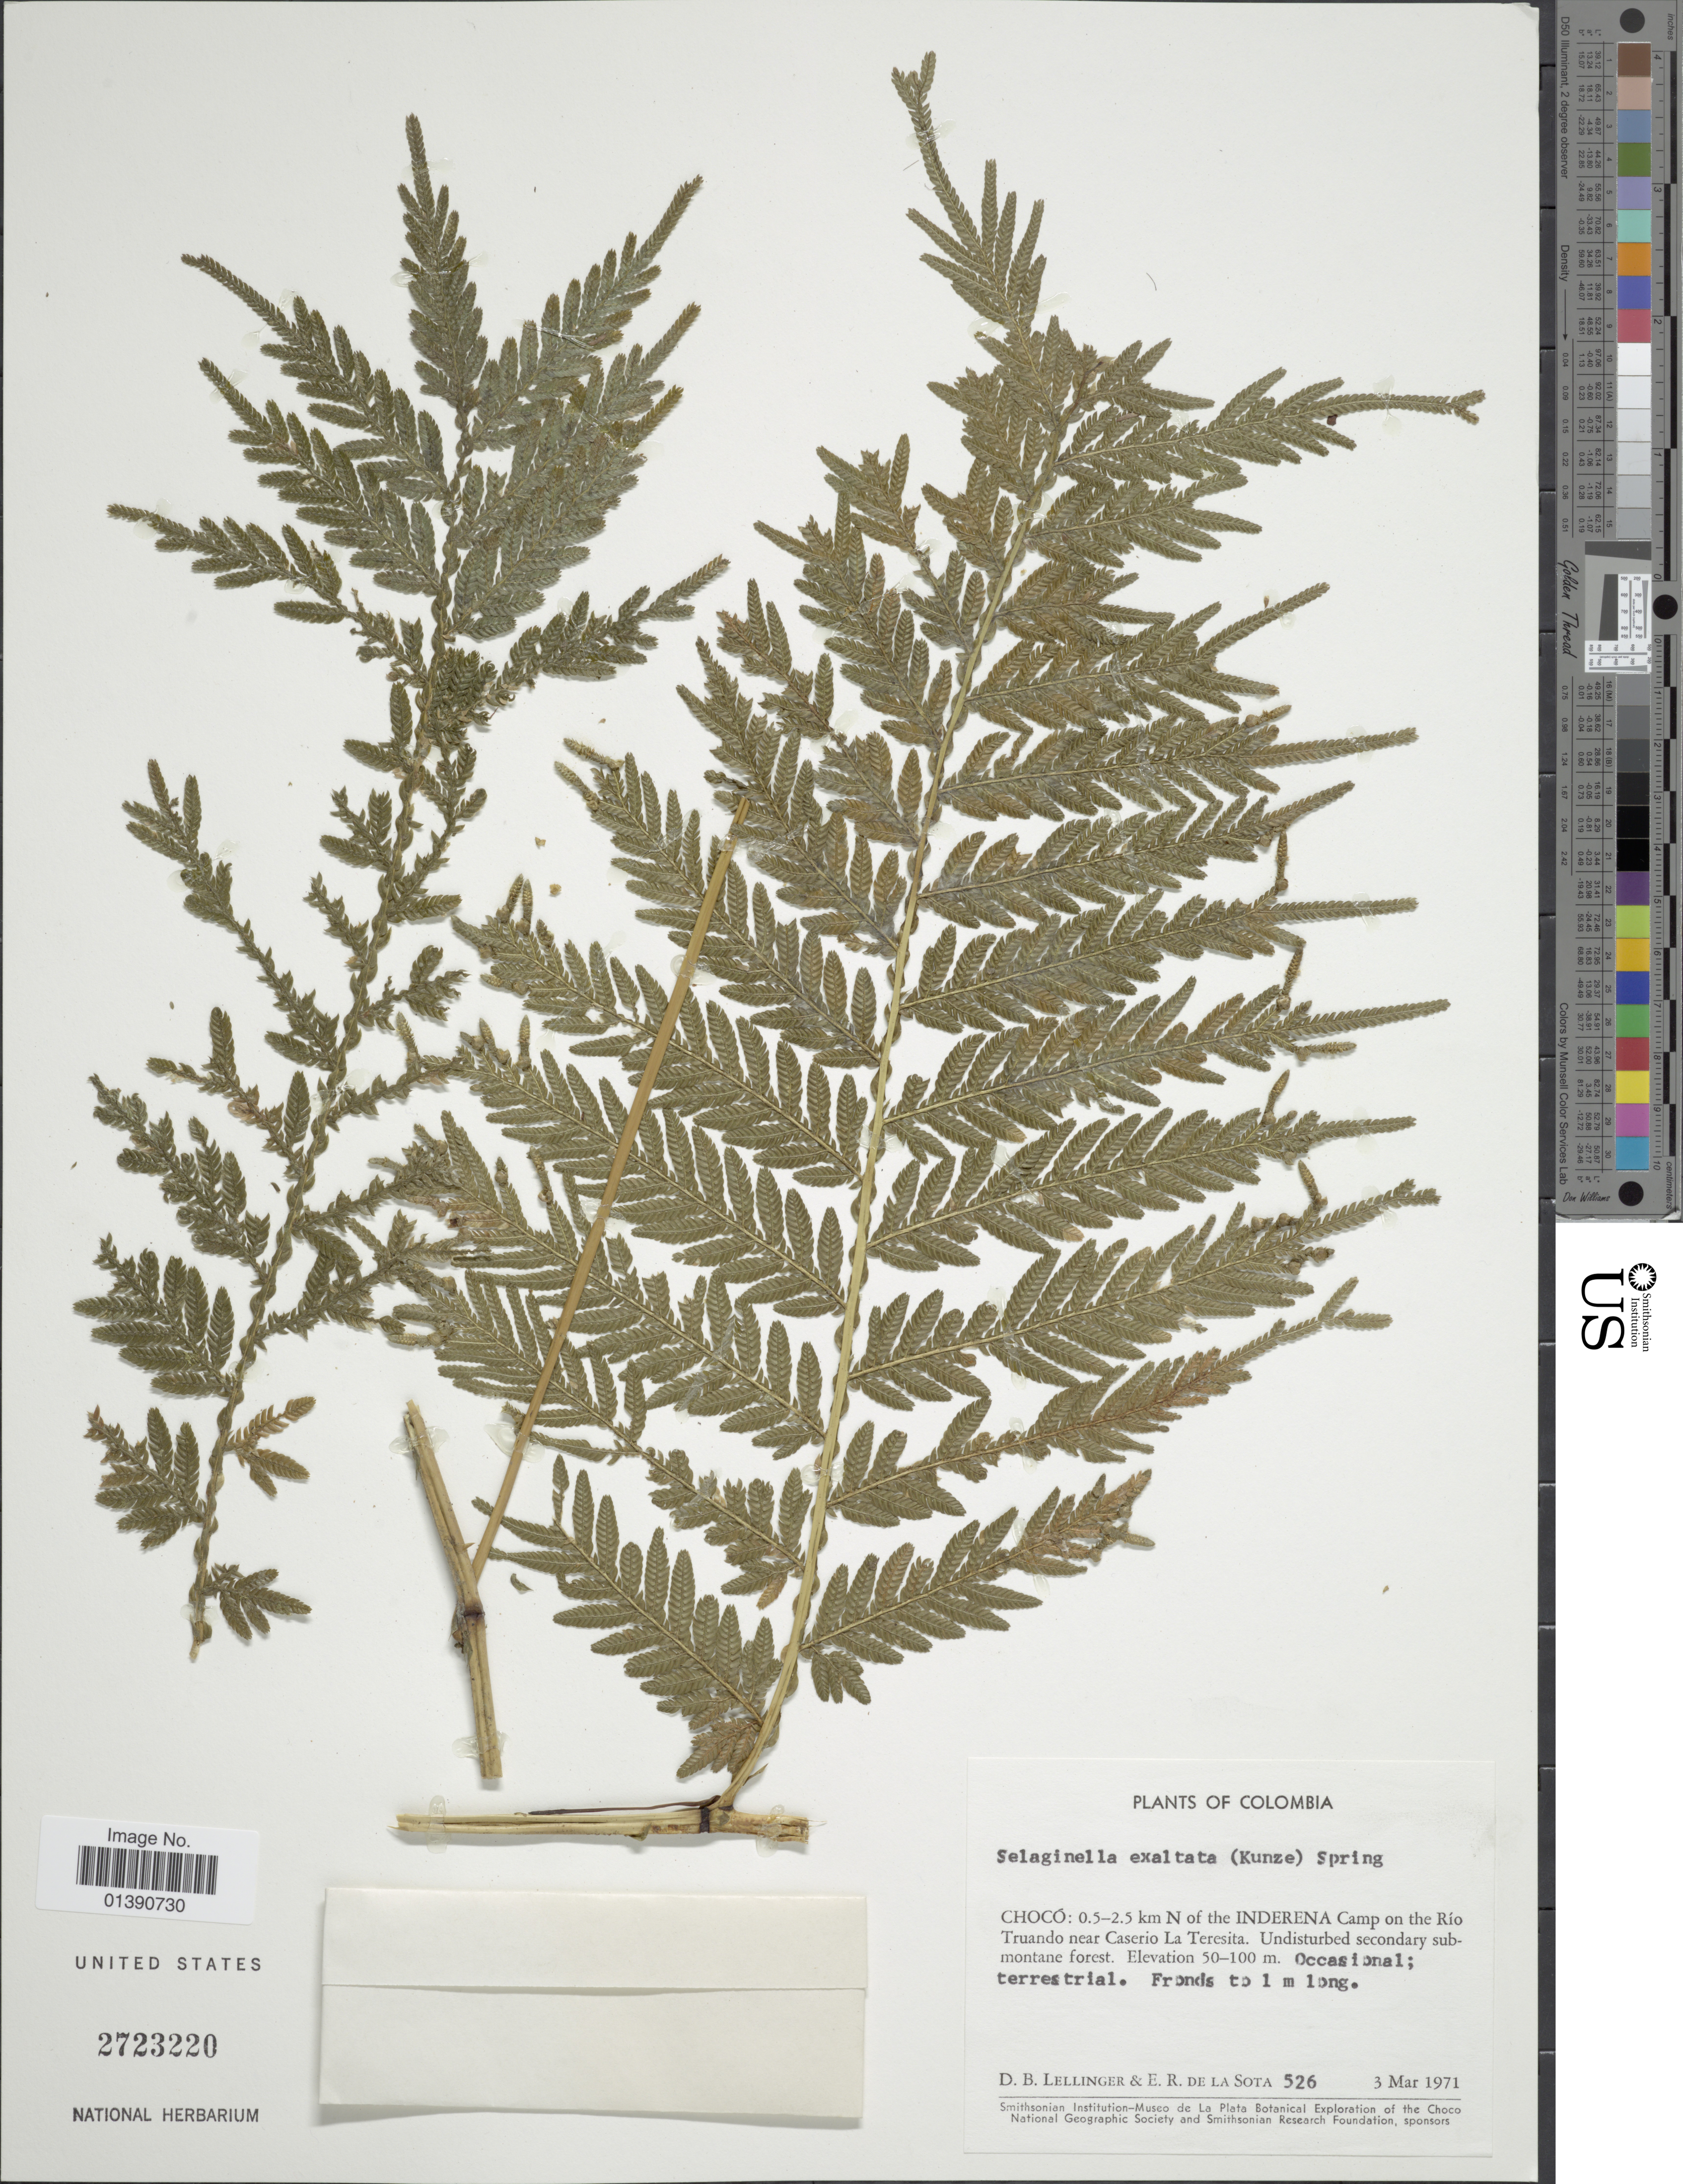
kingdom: Plantae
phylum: Tracheophyta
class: Lycopodiopsida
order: Selaginellales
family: Selaginellaceae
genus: Selaginella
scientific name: Selaginella exaltata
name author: (Kunze) Spring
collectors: D. B. Lellinger & E. R. de la Sota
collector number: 526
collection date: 1971-03-03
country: Colombia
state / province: Chocó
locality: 0.5-2.5 km n of the Inderena Camp on the Rio Truando near Caserio La Teresita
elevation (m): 50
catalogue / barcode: US 2723220